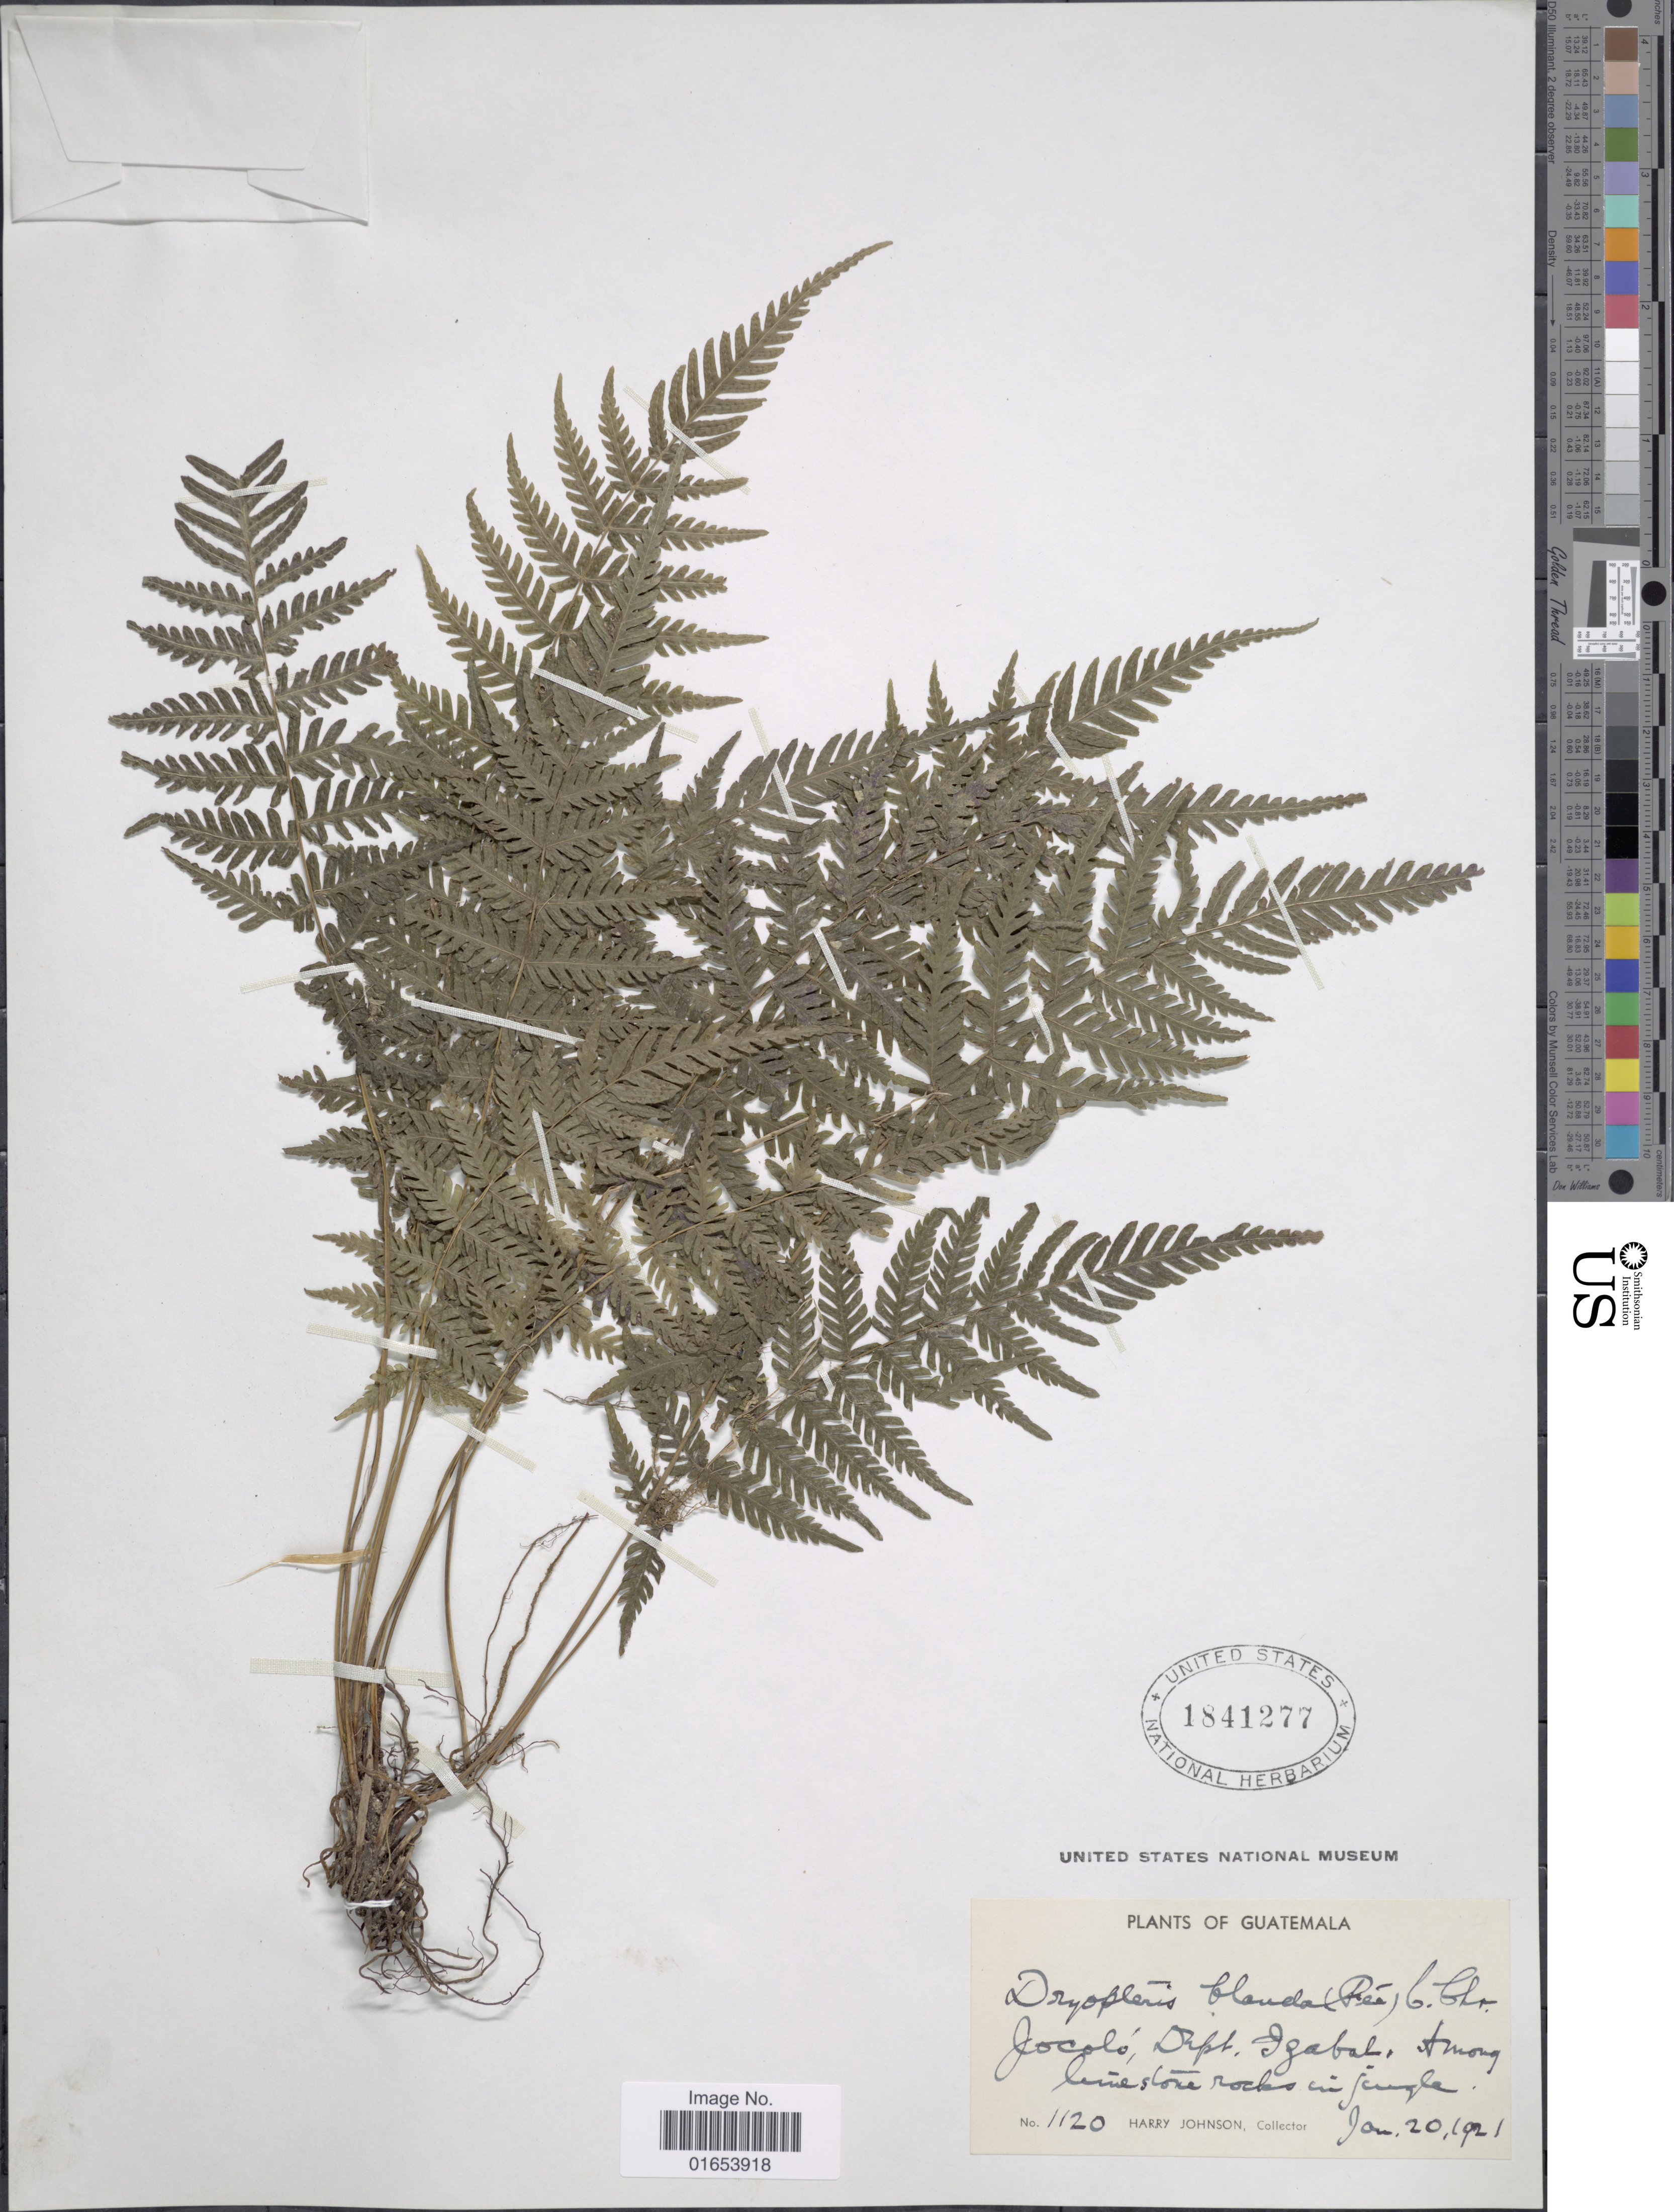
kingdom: Plantae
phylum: Tracheophyta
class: Polypodiopsida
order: Polypodiales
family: Thelypteridaceae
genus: Goniopteris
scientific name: Goniopteris blanda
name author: (Fée) Salino & T.E. Almeida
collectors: H. Johnson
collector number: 1120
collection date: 1921-01-20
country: Guatemala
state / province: Izabal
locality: Jocolo; Dept. Izabal, among limestone rocks in jungle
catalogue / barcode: US 1841277